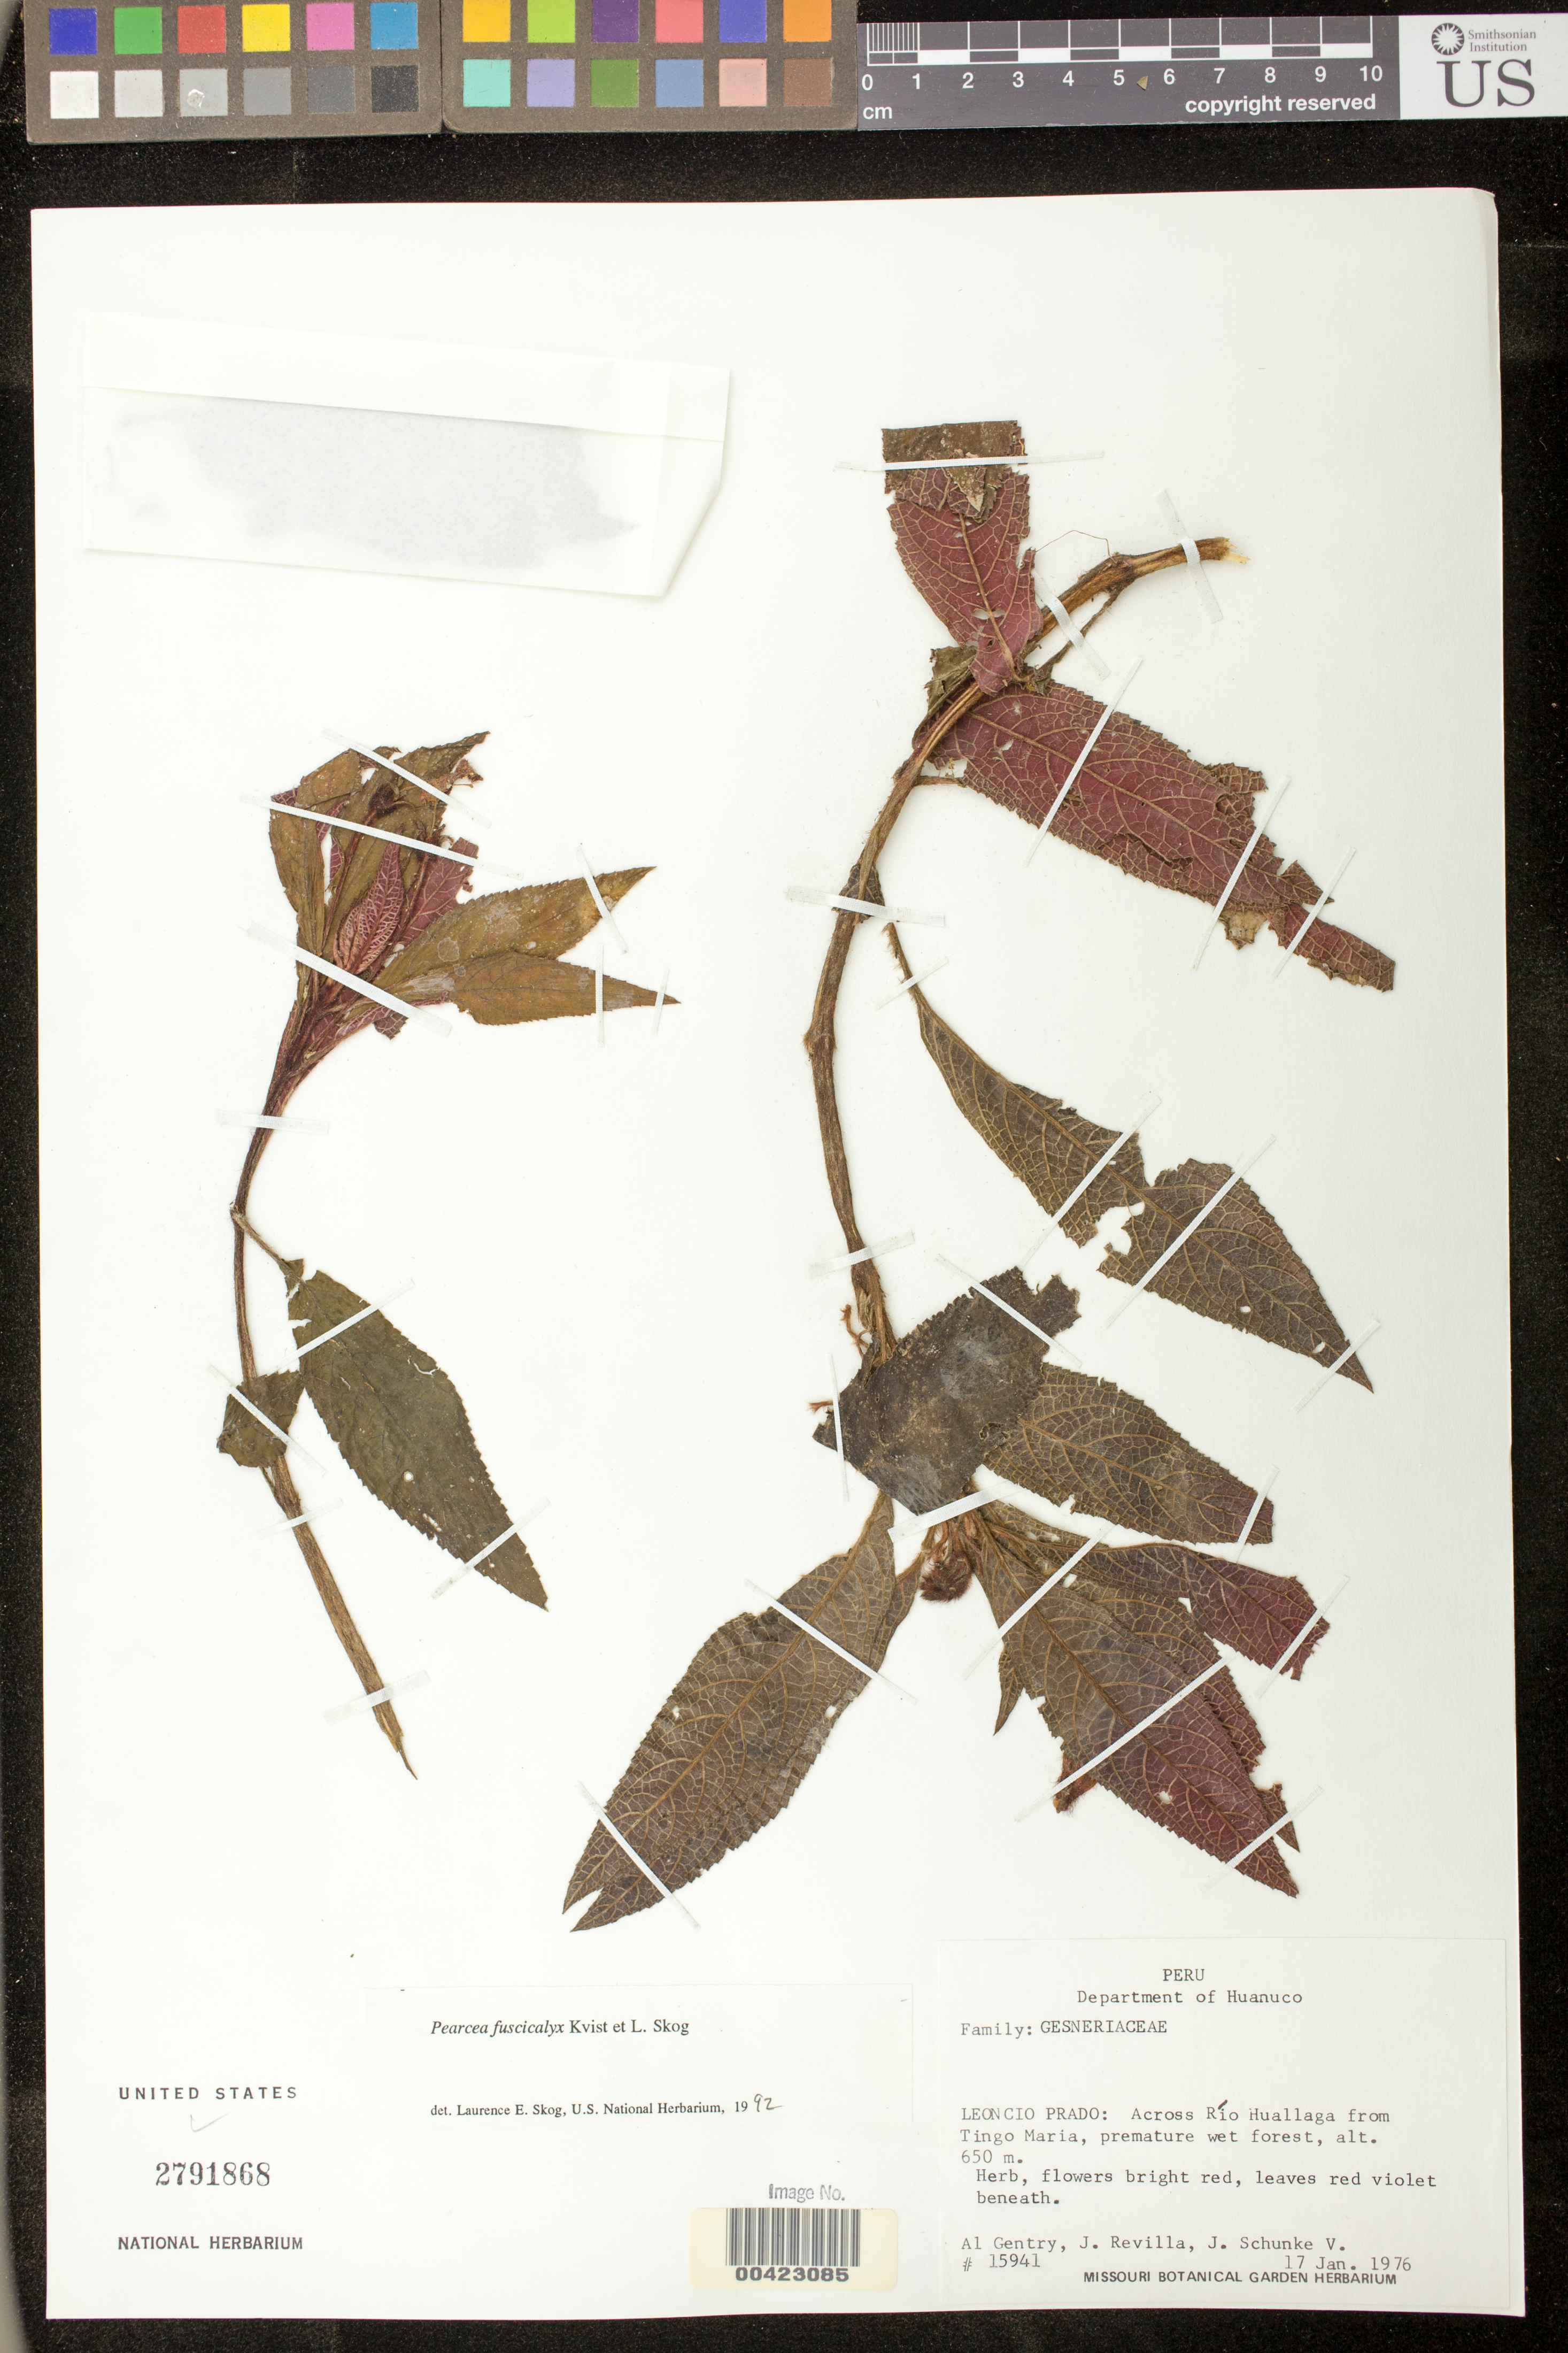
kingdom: Plantae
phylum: Tracheophyta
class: Magnoliopsida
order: Lamiales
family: Gesneriaceae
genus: Pearcea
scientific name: Pearcea fuscicalyx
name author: L.P. Kvist & L.E. Skog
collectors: A. H. Gentry, J. Revilla & J. Schunke Vigo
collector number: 15941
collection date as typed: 17 Jan 1976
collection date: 1976-01-17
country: Peru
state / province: Huánuco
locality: Leoncio Prado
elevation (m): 650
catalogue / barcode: US 2791868